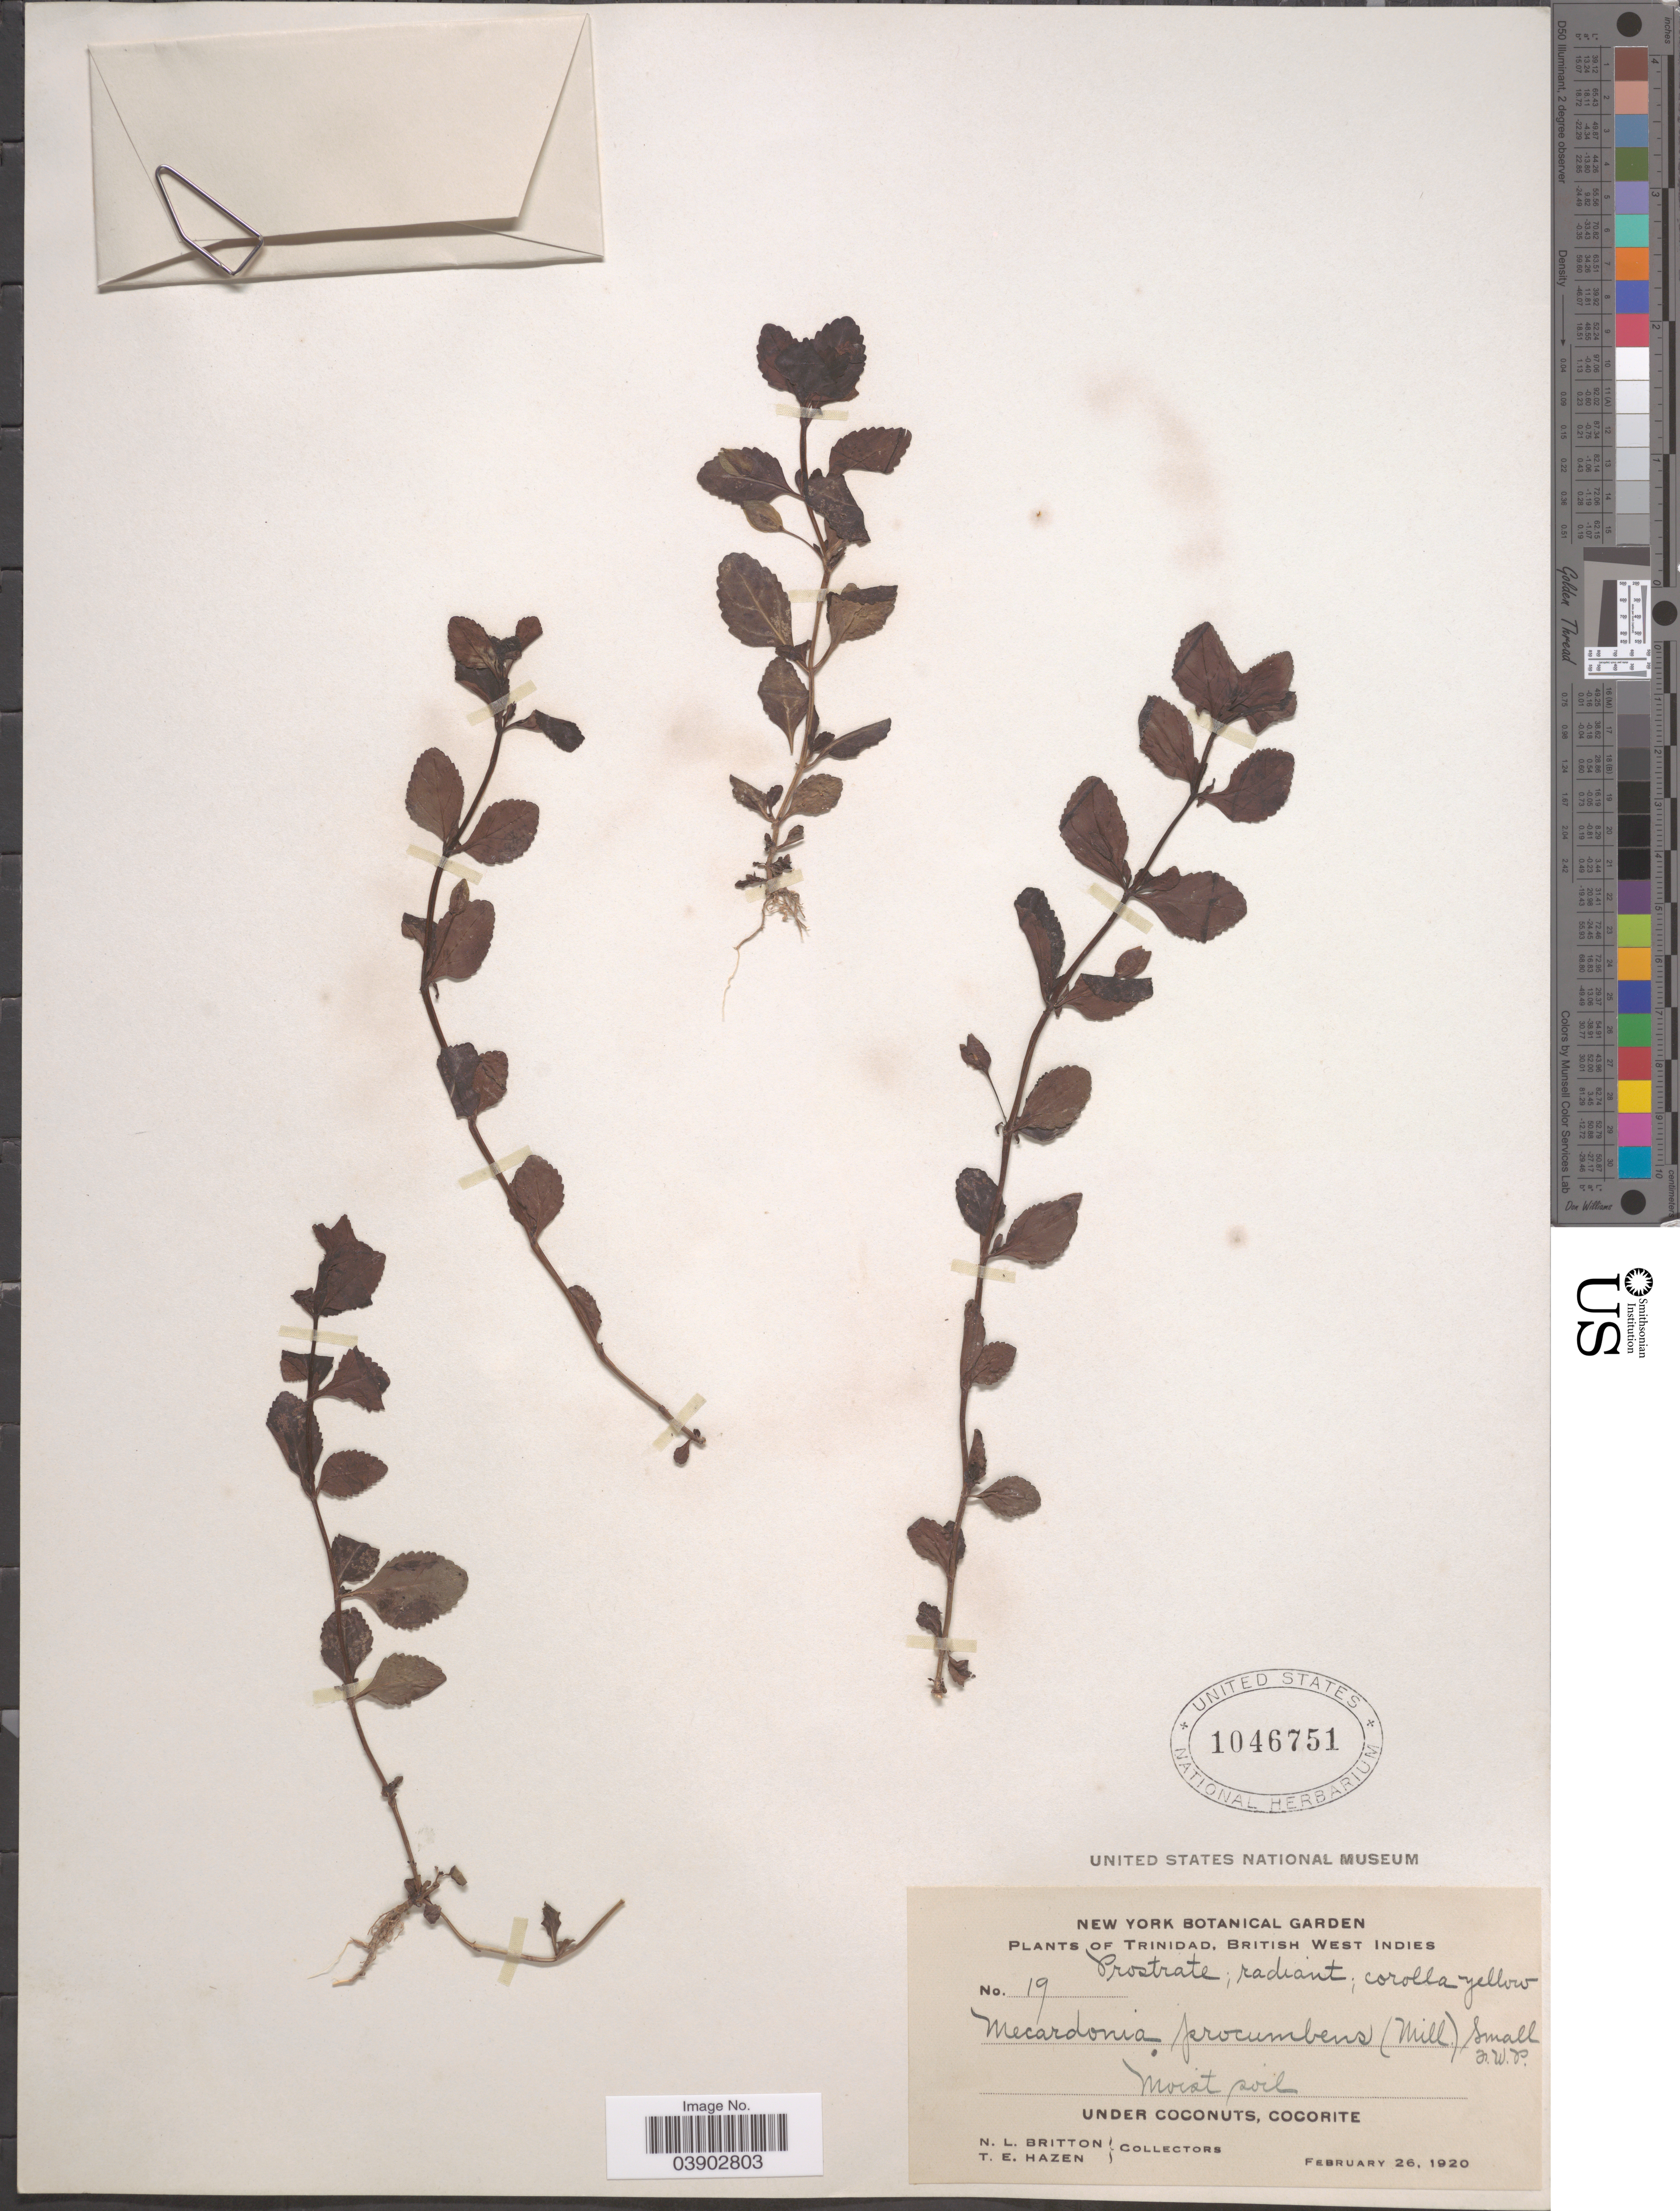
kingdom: Plantae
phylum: Tracheophyta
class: Magnoliopsida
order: Lamiales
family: Plantaginaceae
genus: Mecardonia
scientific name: Mecardonia procumbens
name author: (Mill.) Small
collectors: Mrs. N. L. Britton & T. E. Hazen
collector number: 19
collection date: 1920-02-26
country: Trinidad and Tobago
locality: Trinidad, British West Indies. Under coconuts, Cocorite.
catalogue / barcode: US 1046751